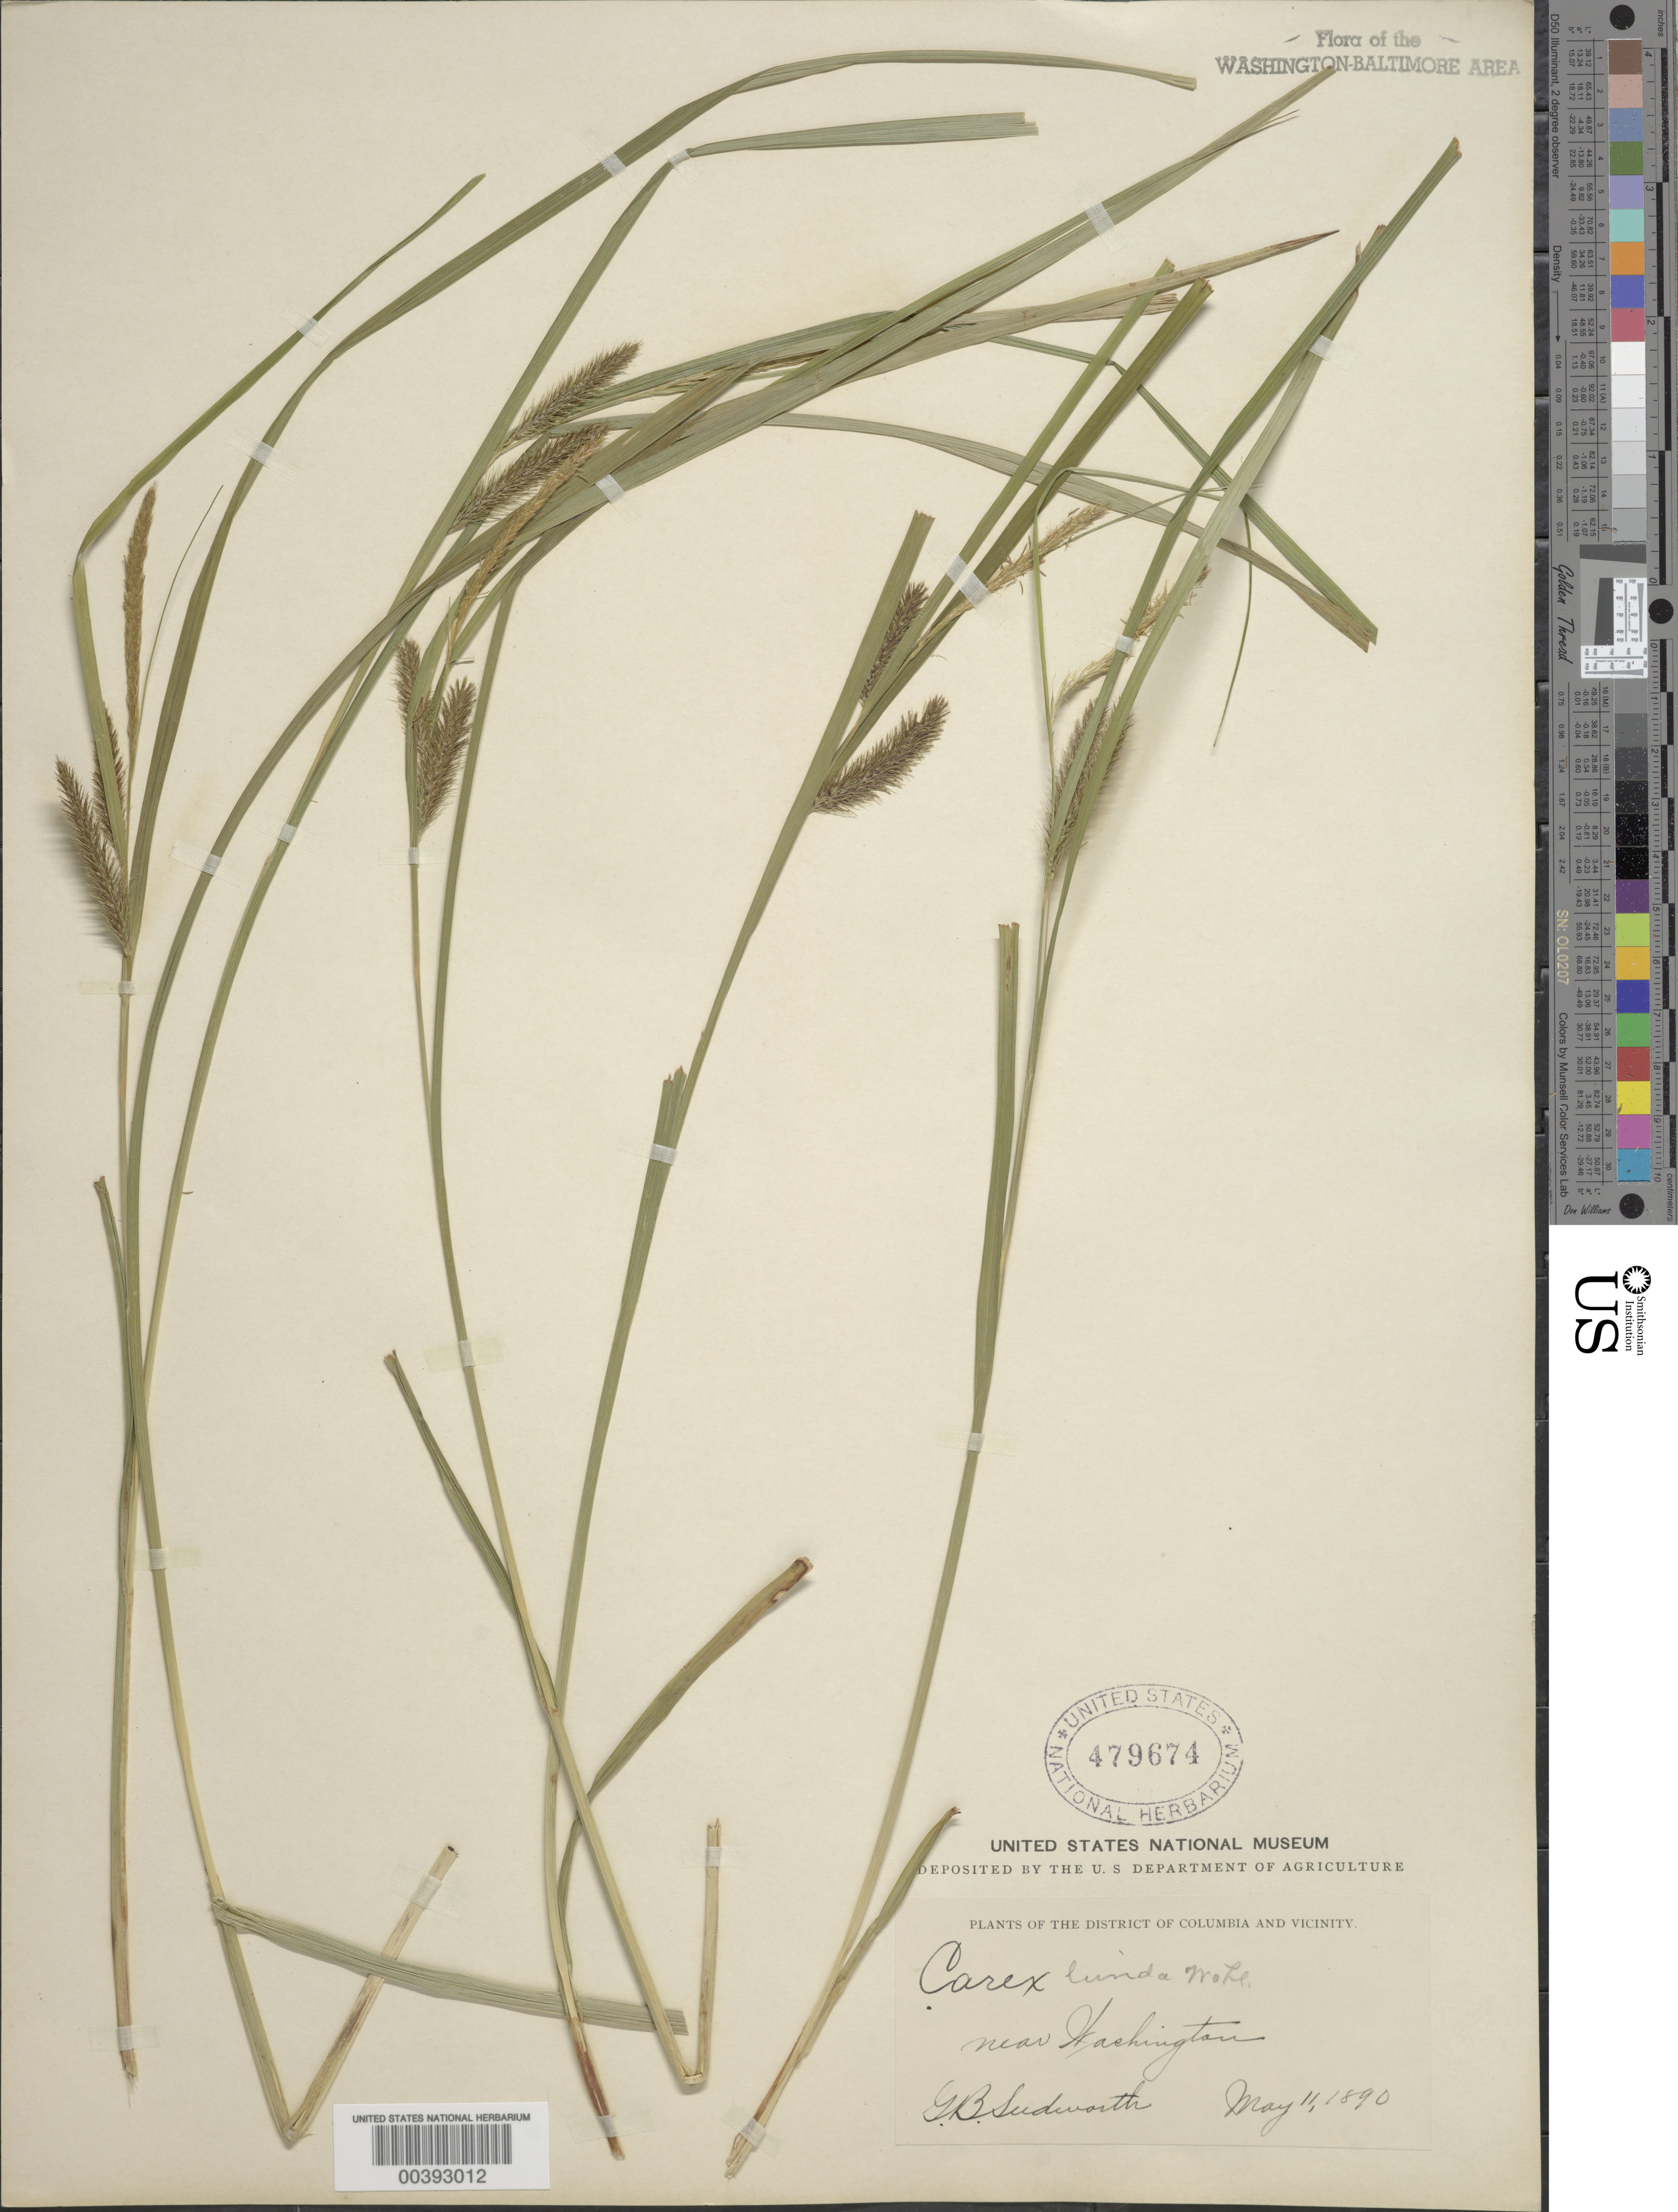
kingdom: Plantae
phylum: Tracheophyta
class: Liliopsida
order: Poales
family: Cyperaceae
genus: Carex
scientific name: Carex lurida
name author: Wahlenb.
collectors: G. B. Sudworth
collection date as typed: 11 May 1890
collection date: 1890-05-11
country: United States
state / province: District of Columbia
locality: Washington DC Area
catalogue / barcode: US 479674